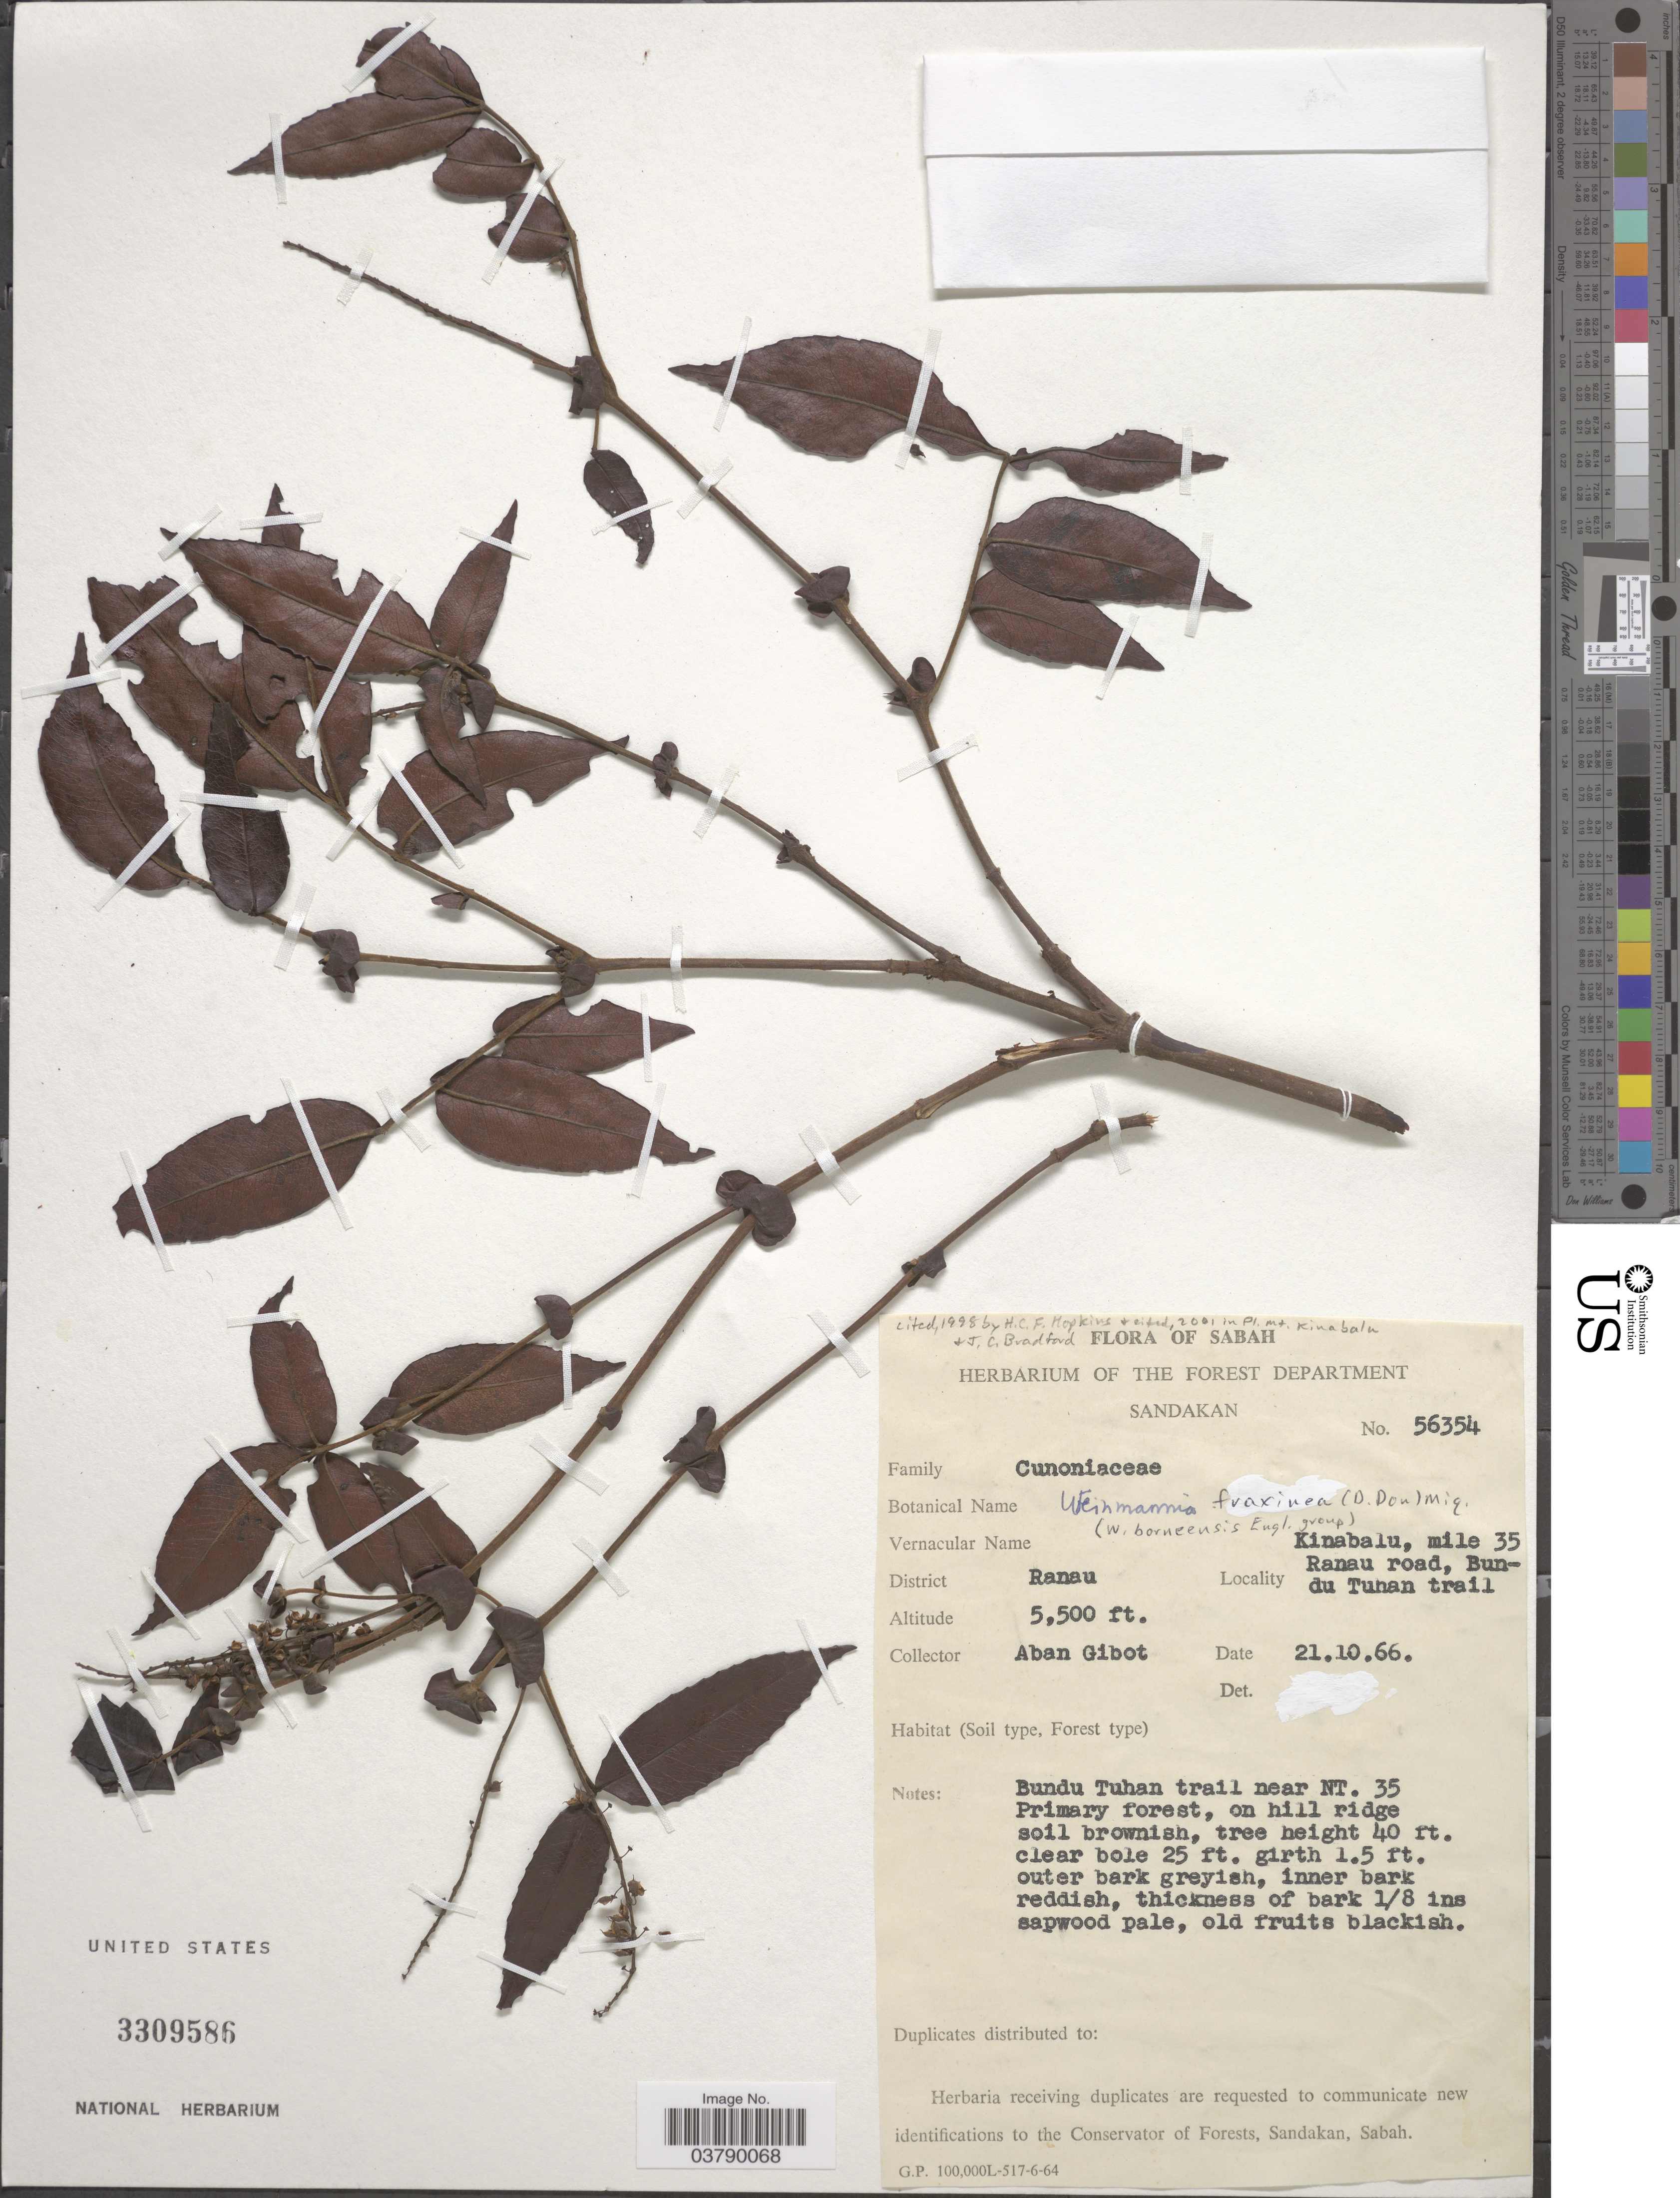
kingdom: Plantae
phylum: Tracheophyta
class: Magnoliopsida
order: Oxalidales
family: Cunoniaceae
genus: Pterophylla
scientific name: Pterophylla fraxinea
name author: D. Don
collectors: A. Gibot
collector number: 56354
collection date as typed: Transcribed d/m/y: 21/10/66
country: Malaysia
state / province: Sabah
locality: District Ranau. Kinabalu, mile 35 Ranau road, Bundu Tunan trail.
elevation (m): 1676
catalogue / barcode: US 3309586